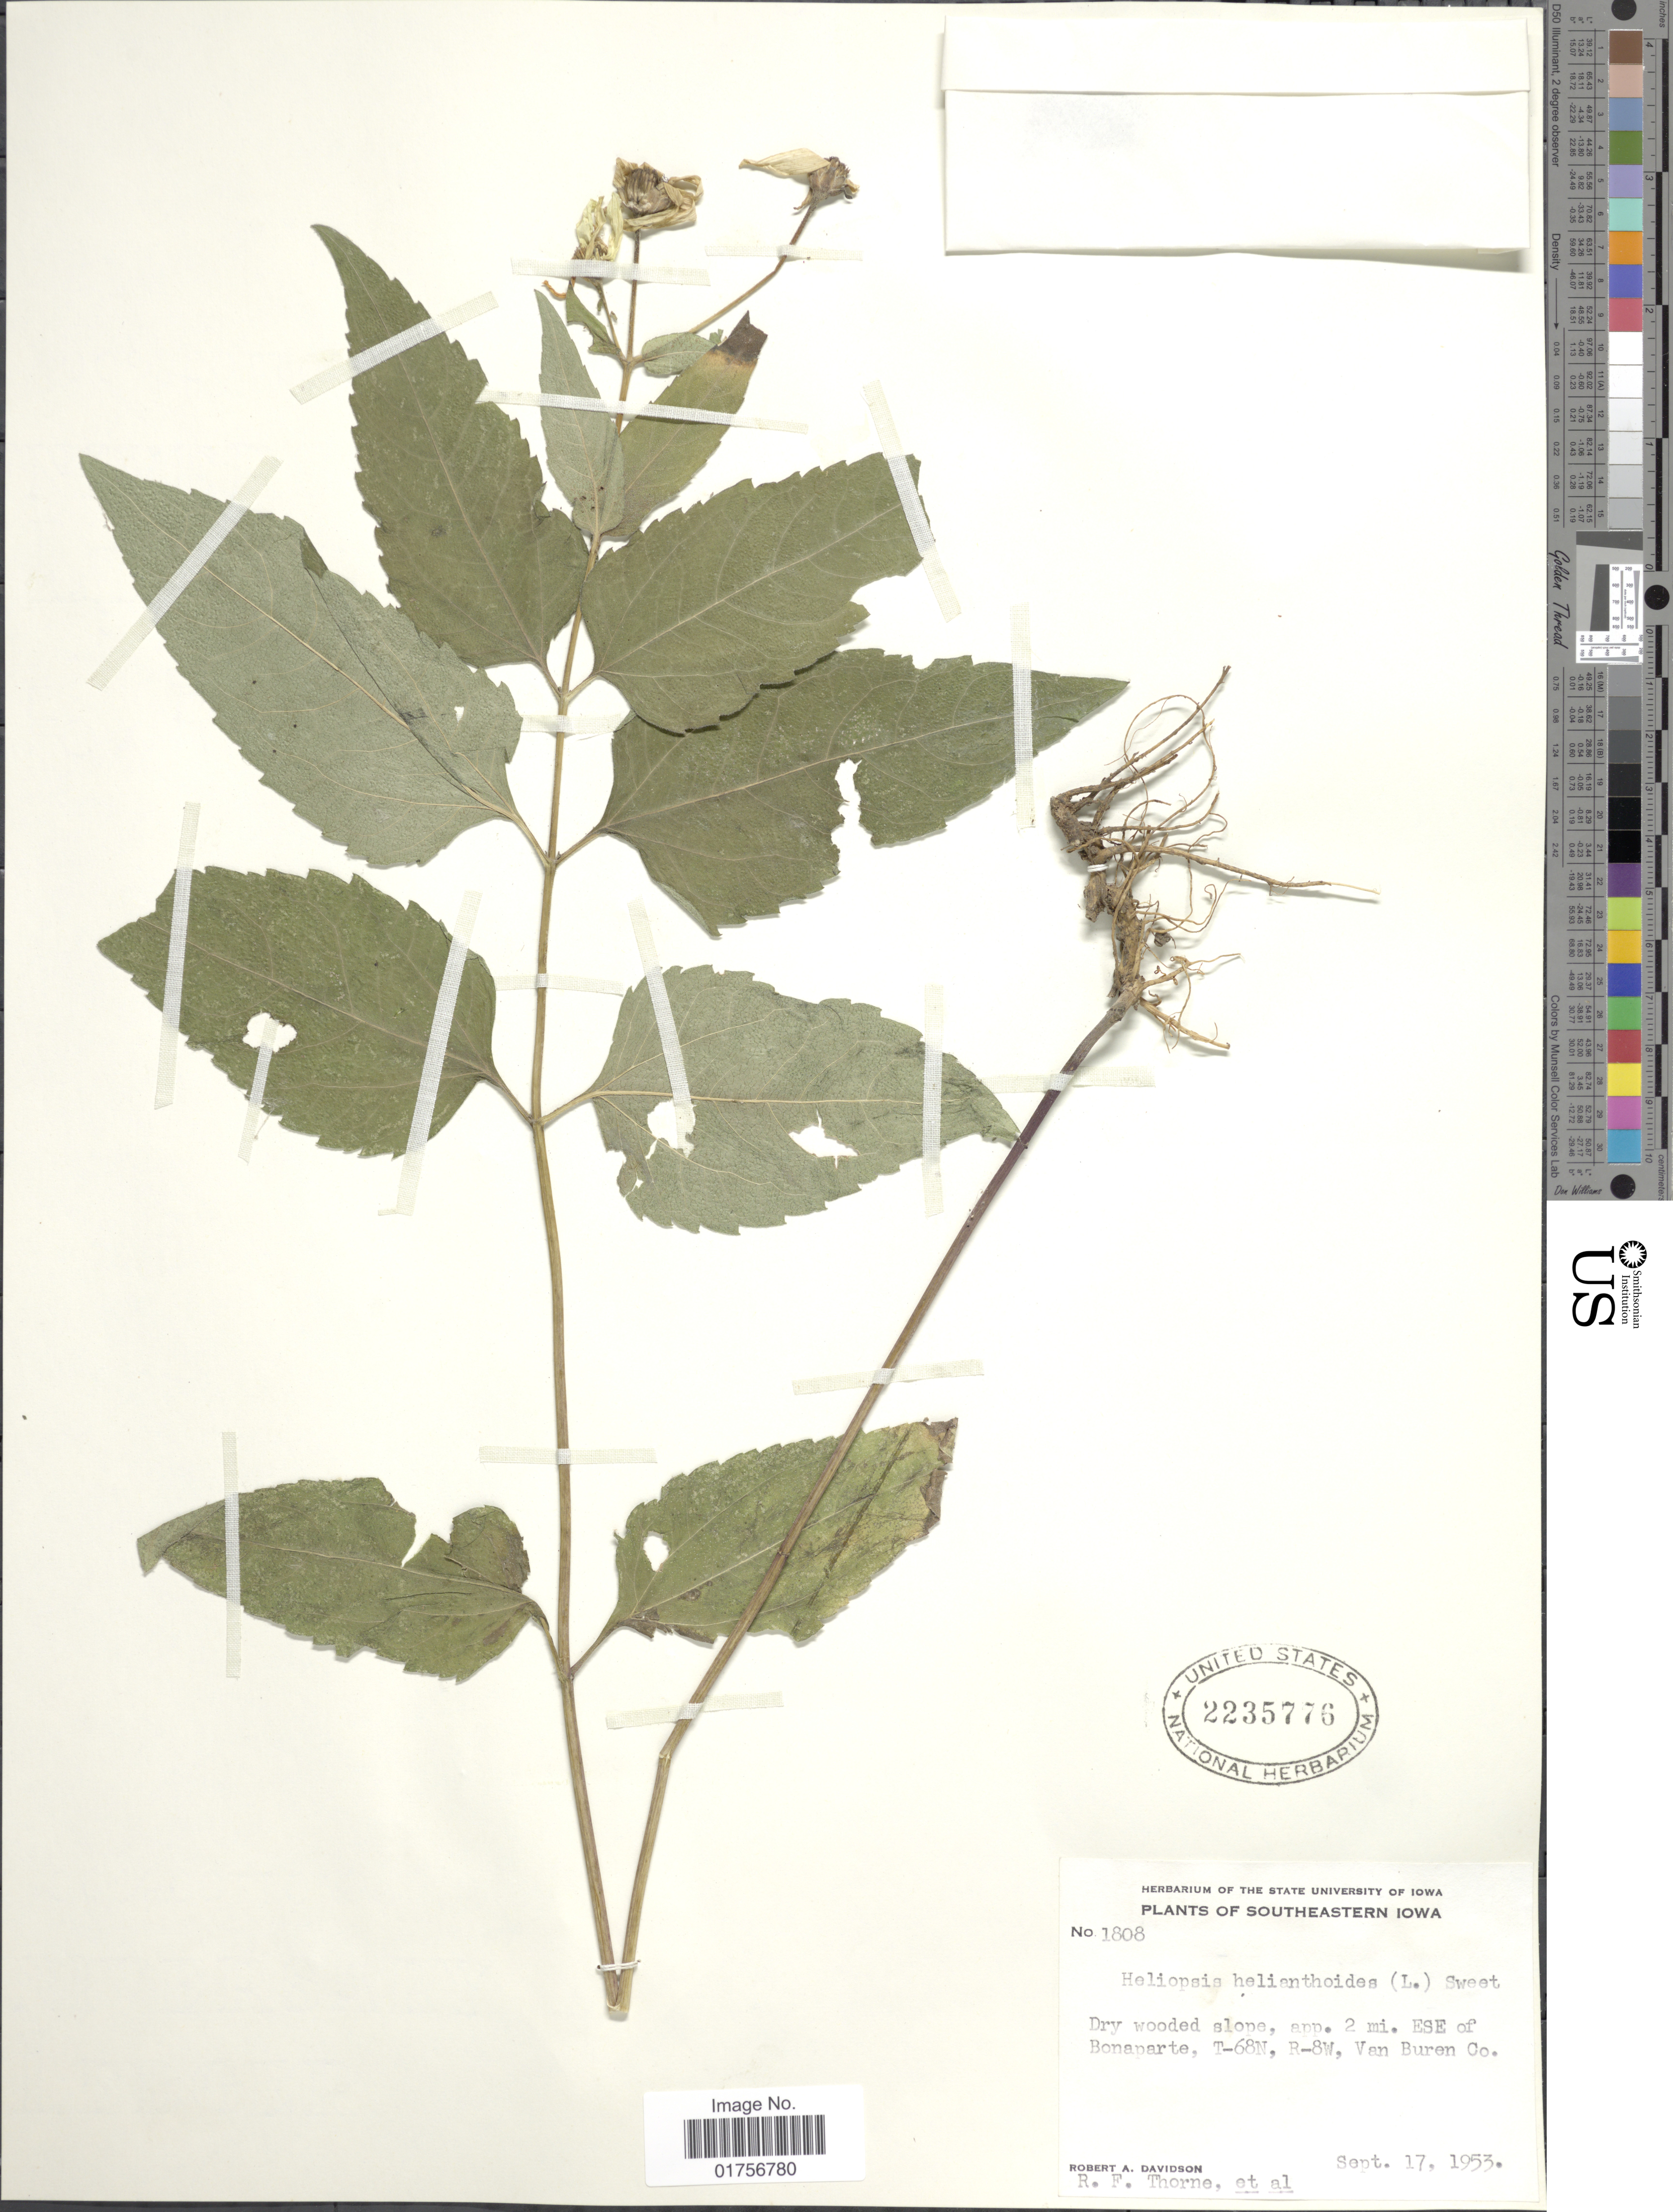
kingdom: Plantae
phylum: Tracheophyta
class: Magnoliopsida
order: Asterales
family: Asteraceae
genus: Heliopsis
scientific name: Heliopsis helianthoides subsp. occidentalis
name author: T.R. Fisher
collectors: R. A. Davidson, R. F. Thorne & et al.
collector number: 1808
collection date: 1953-09-17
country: United States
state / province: Iowa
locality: Southeastern Iowa, Druy wooded slope, app, 2 mi. ESE of Bonaparte, T-68N, R-8W, Van Buren Co.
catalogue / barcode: US 2235776